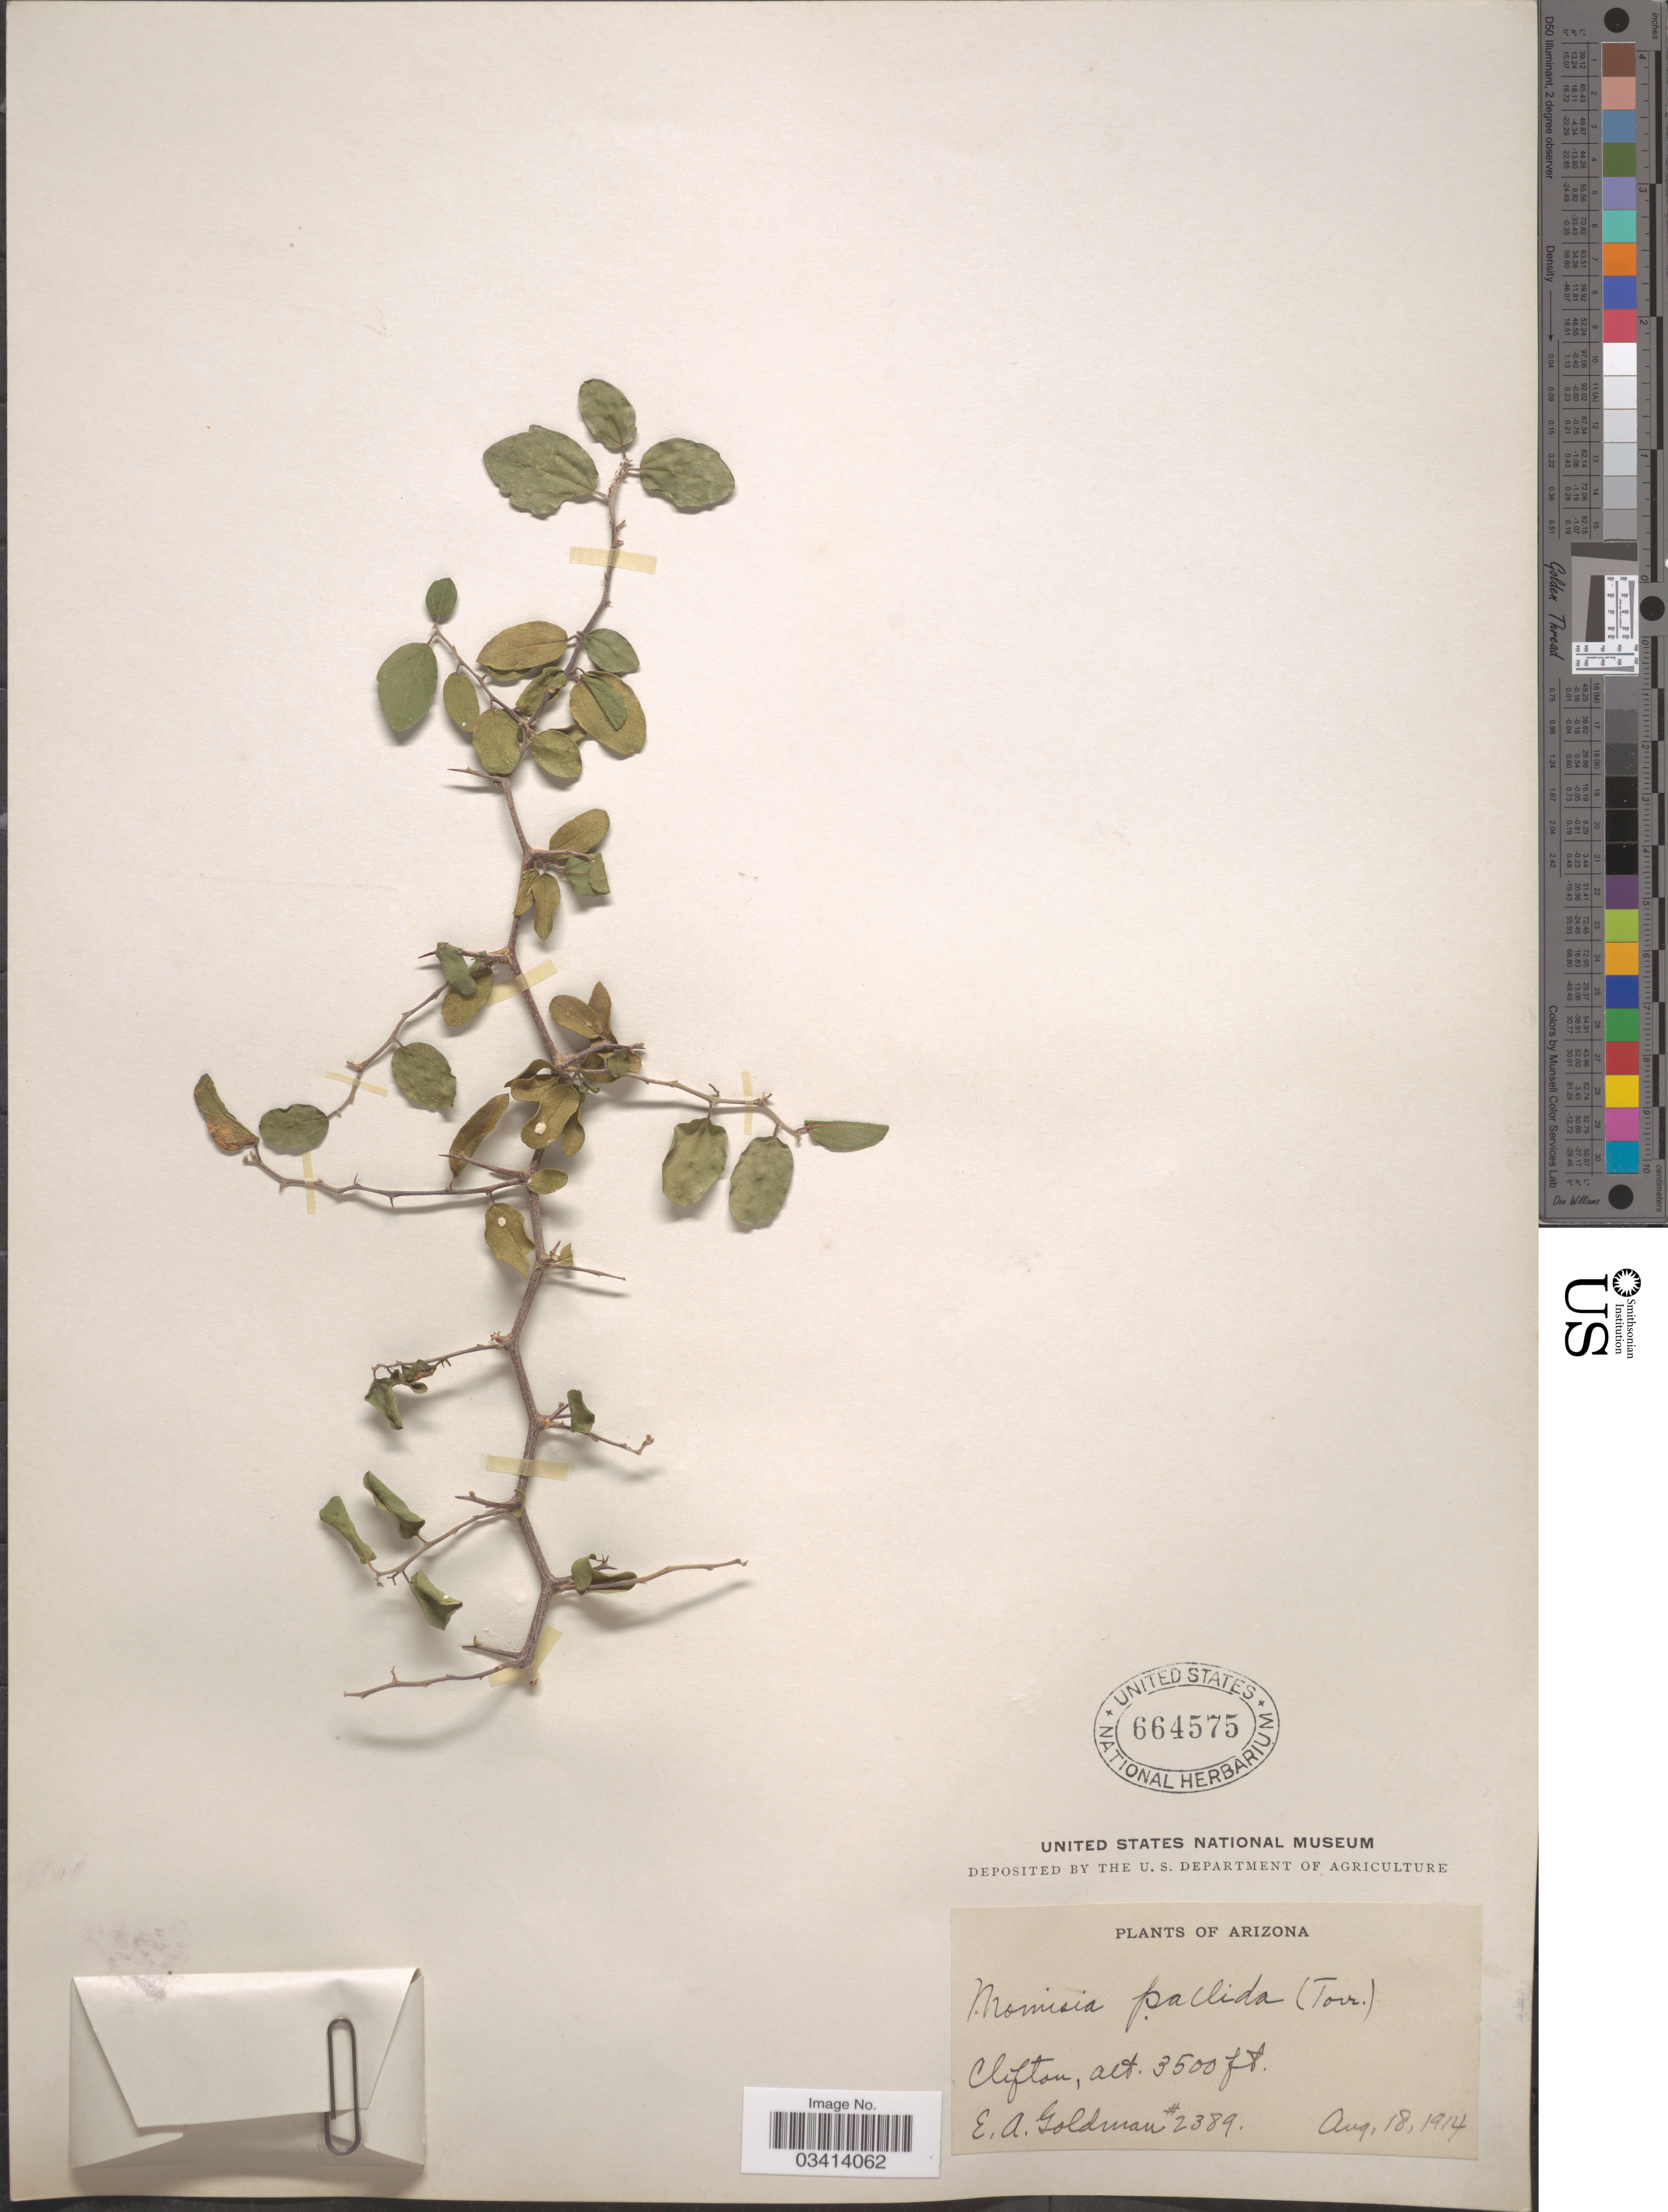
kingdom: Plantae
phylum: Tracheophyta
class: Magnoliopsida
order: Rosales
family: Cannabaceae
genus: Celtis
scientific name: Celtis pallida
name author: Torr. in Emory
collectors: E. A. Goldman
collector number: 2389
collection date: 1914-08-18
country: United States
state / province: Arizona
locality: Clifton.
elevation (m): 1067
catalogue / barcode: US 664575